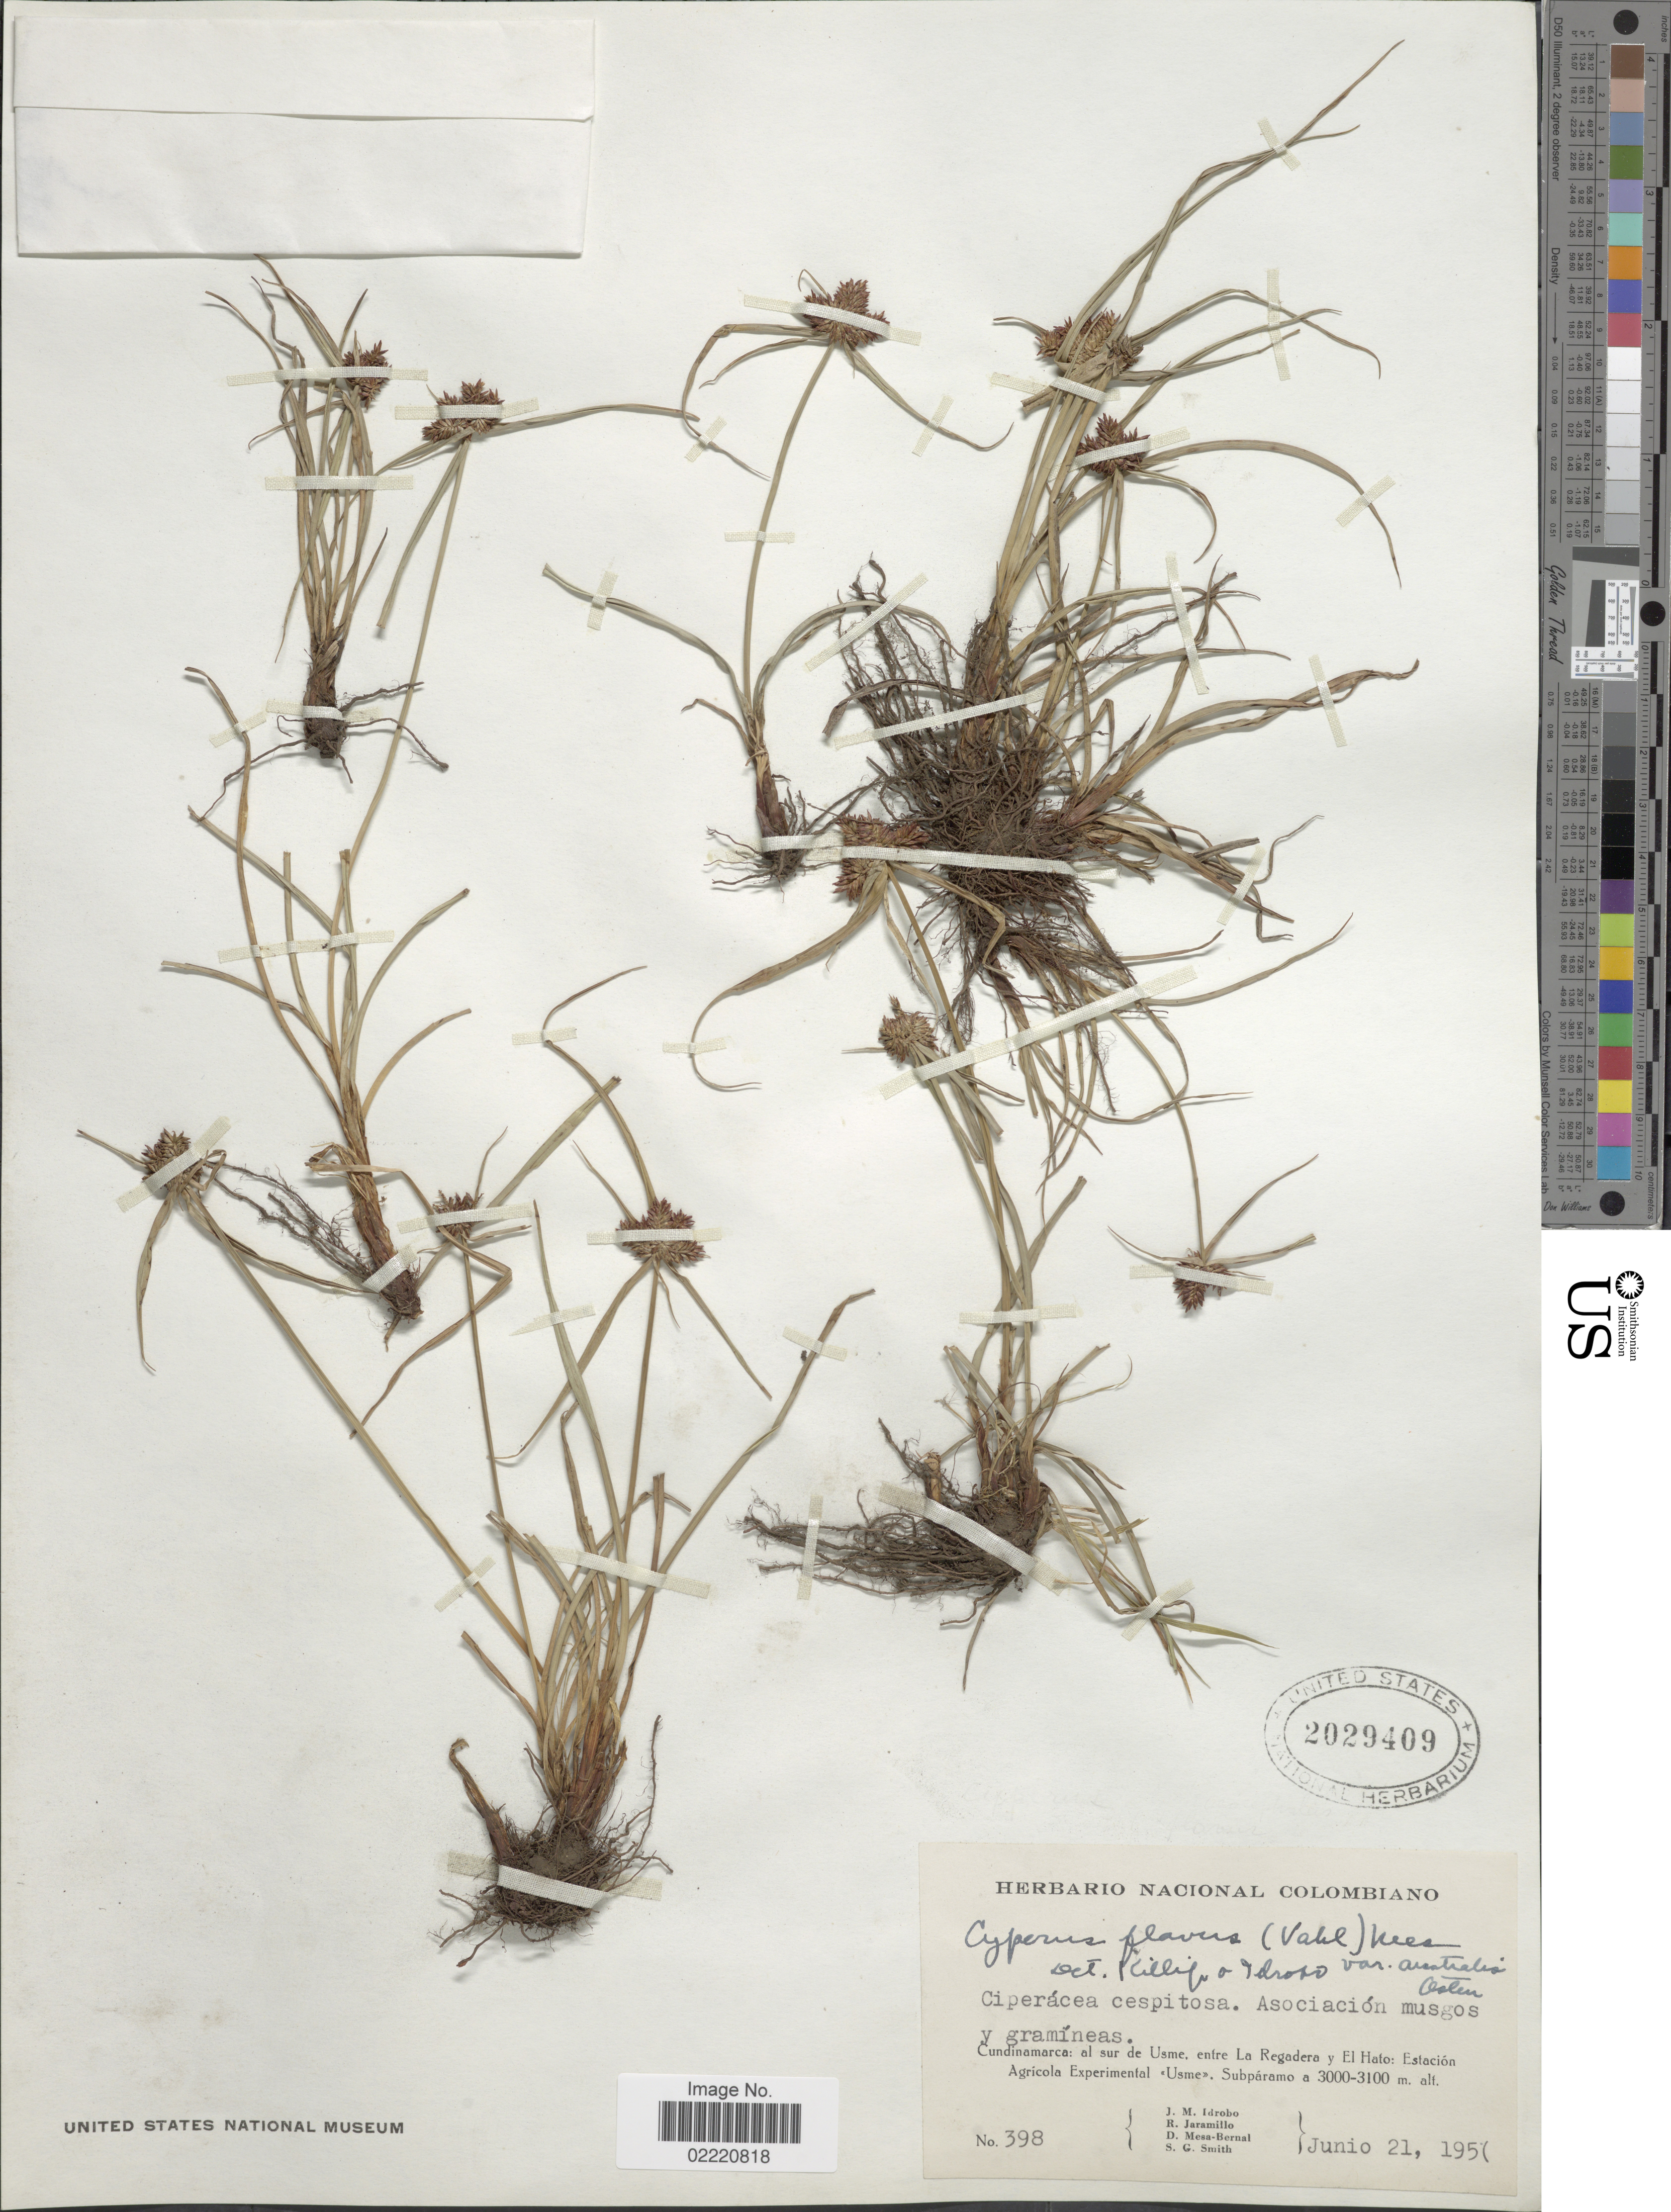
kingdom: Plantae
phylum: Tracheophyta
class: Liliopsida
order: Poales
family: Cyperaceae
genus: Cyperus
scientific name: Cyperus aggregatus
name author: (Willd.) Endl.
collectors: J. M. Idrobo, R. Jaramillo M., D. Mesa Bernal & S. G. Smith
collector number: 398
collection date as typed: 195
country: Colombia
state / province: Cundinamarca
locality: Cundinamarca: al sur de Usme, entre La Regadera y El Hato: Estacion Agricola Experimental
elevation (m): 3000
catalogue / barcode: US 2029409